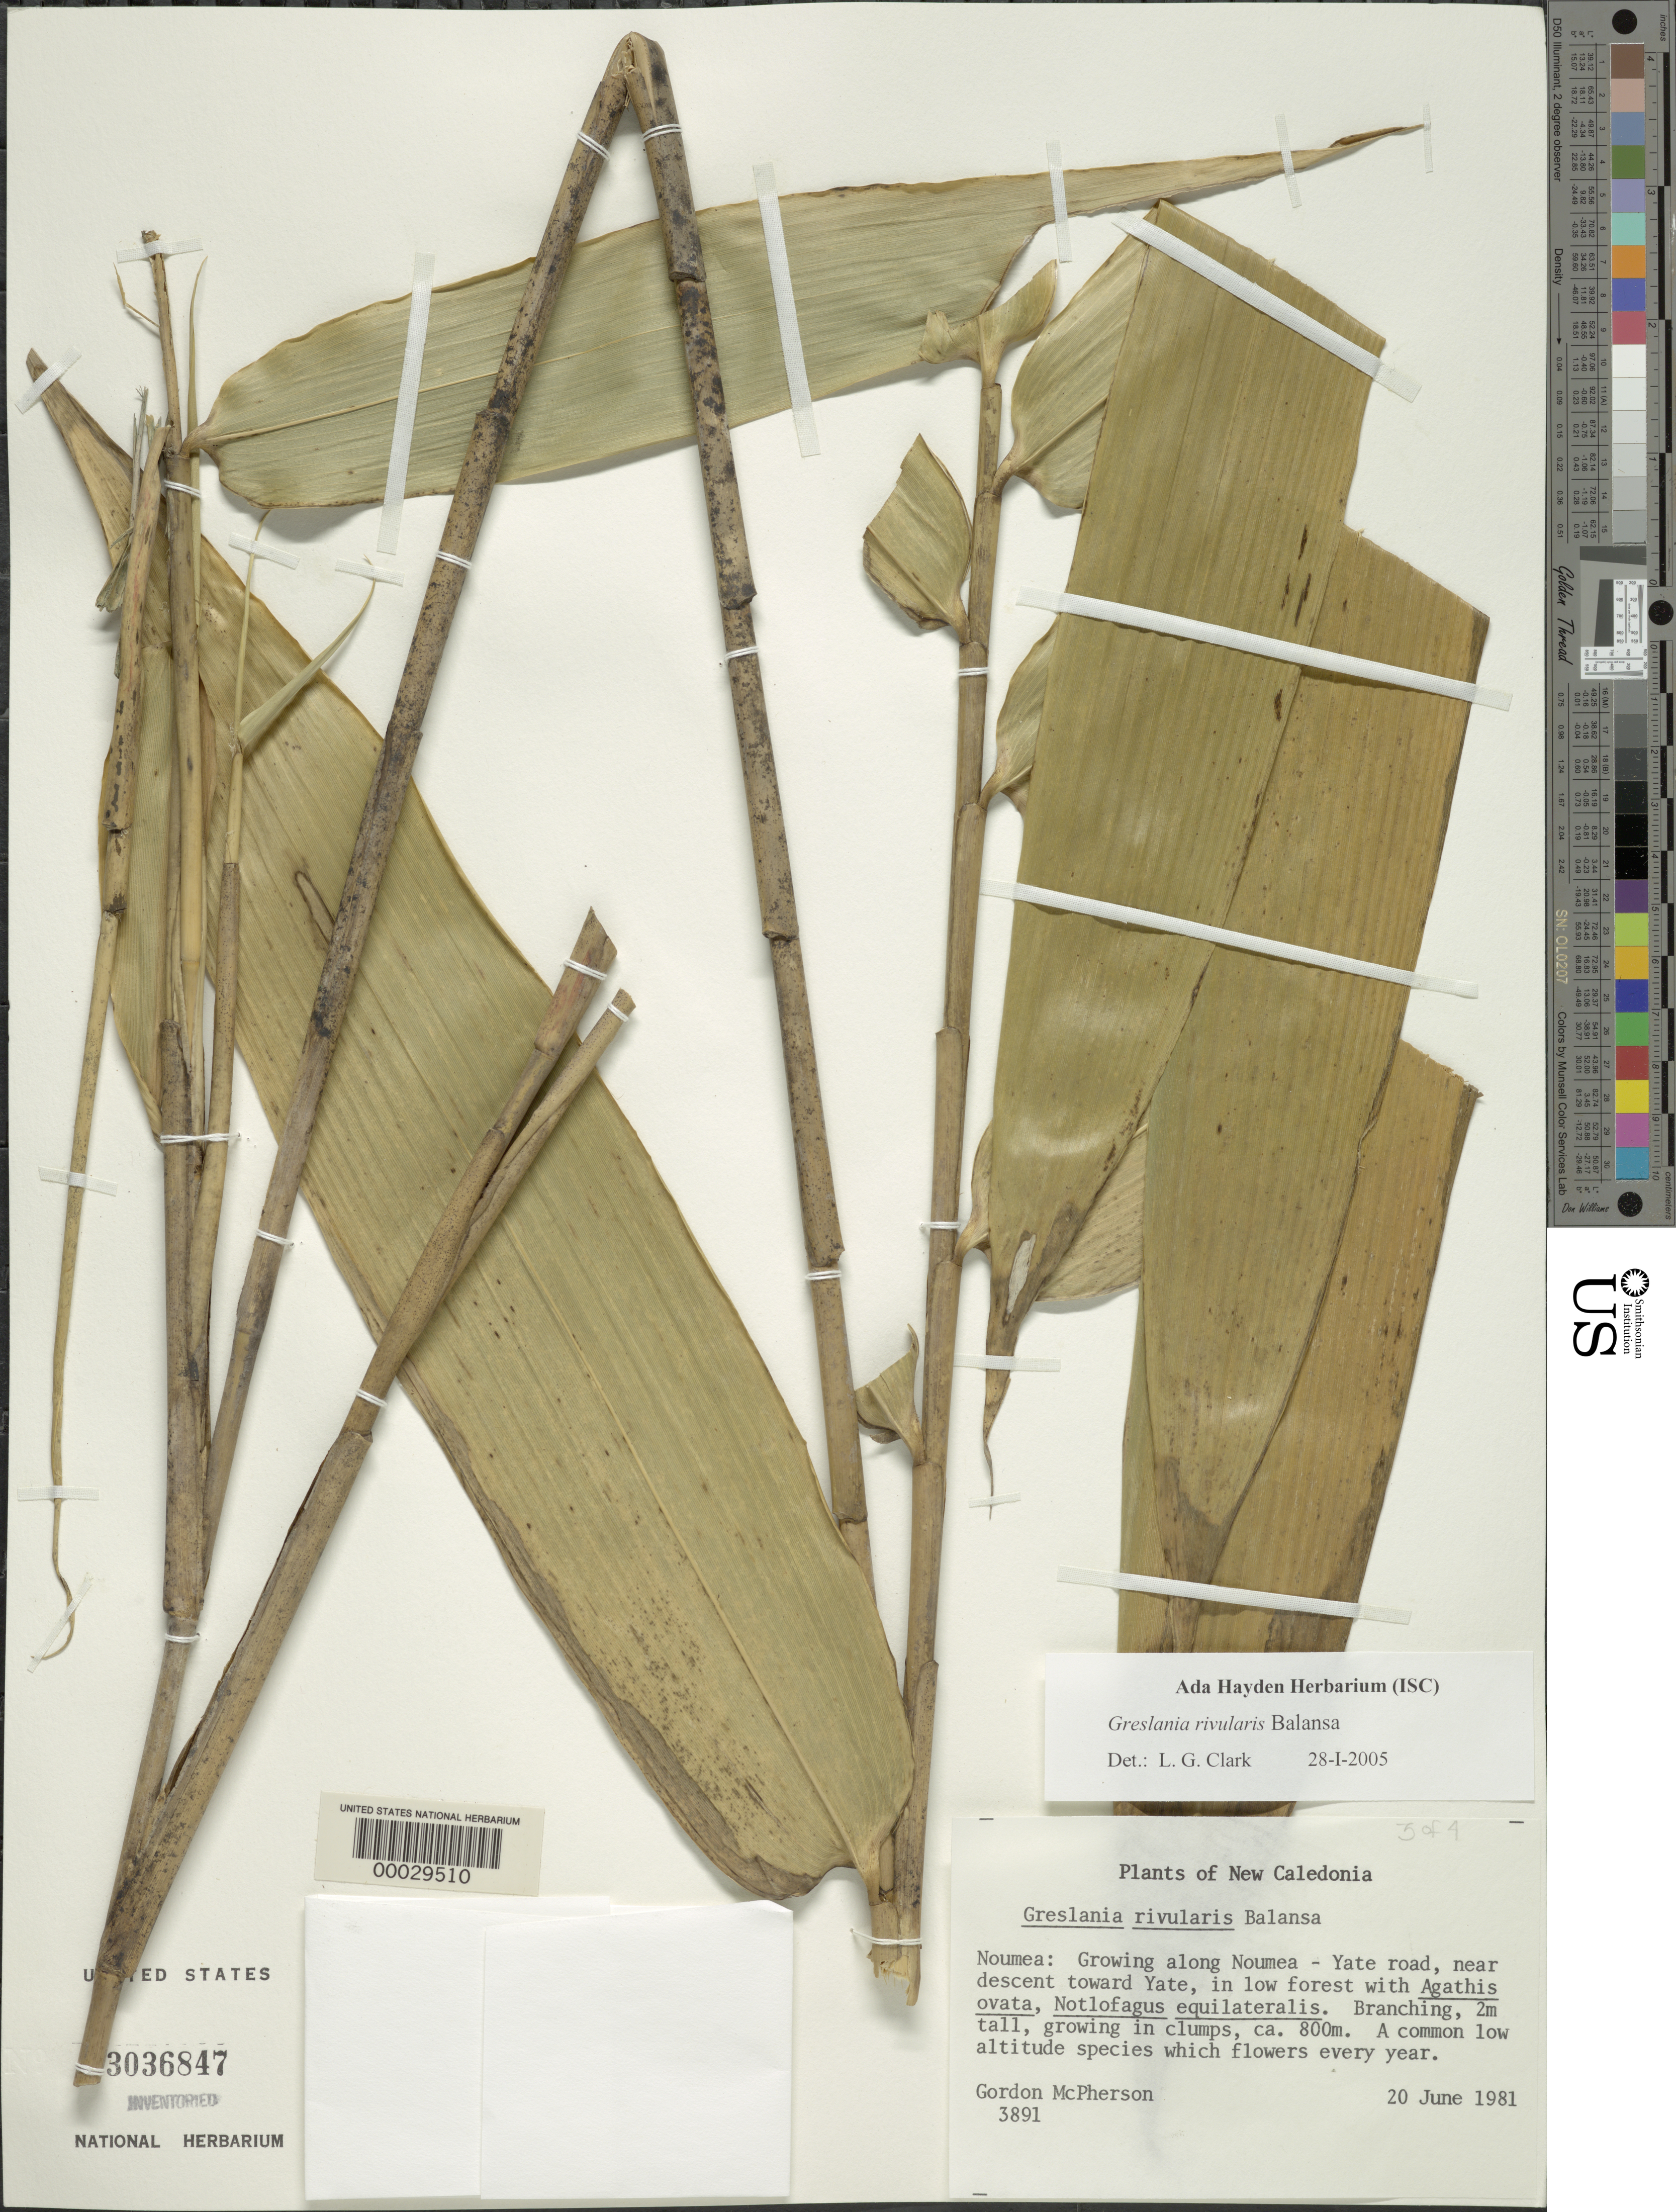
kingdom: Plantae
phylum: Tracheophyta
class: Liliopsida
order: Poales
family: Poaceae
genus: Greslania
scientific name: Greslania rivularis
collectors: G. D. McPherson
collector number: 3891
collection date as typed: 20 Jun 1981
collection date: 1981-06-20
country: New Caledonia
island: New Caledonia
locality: Noumea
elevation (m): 800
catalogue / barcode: US 3036847